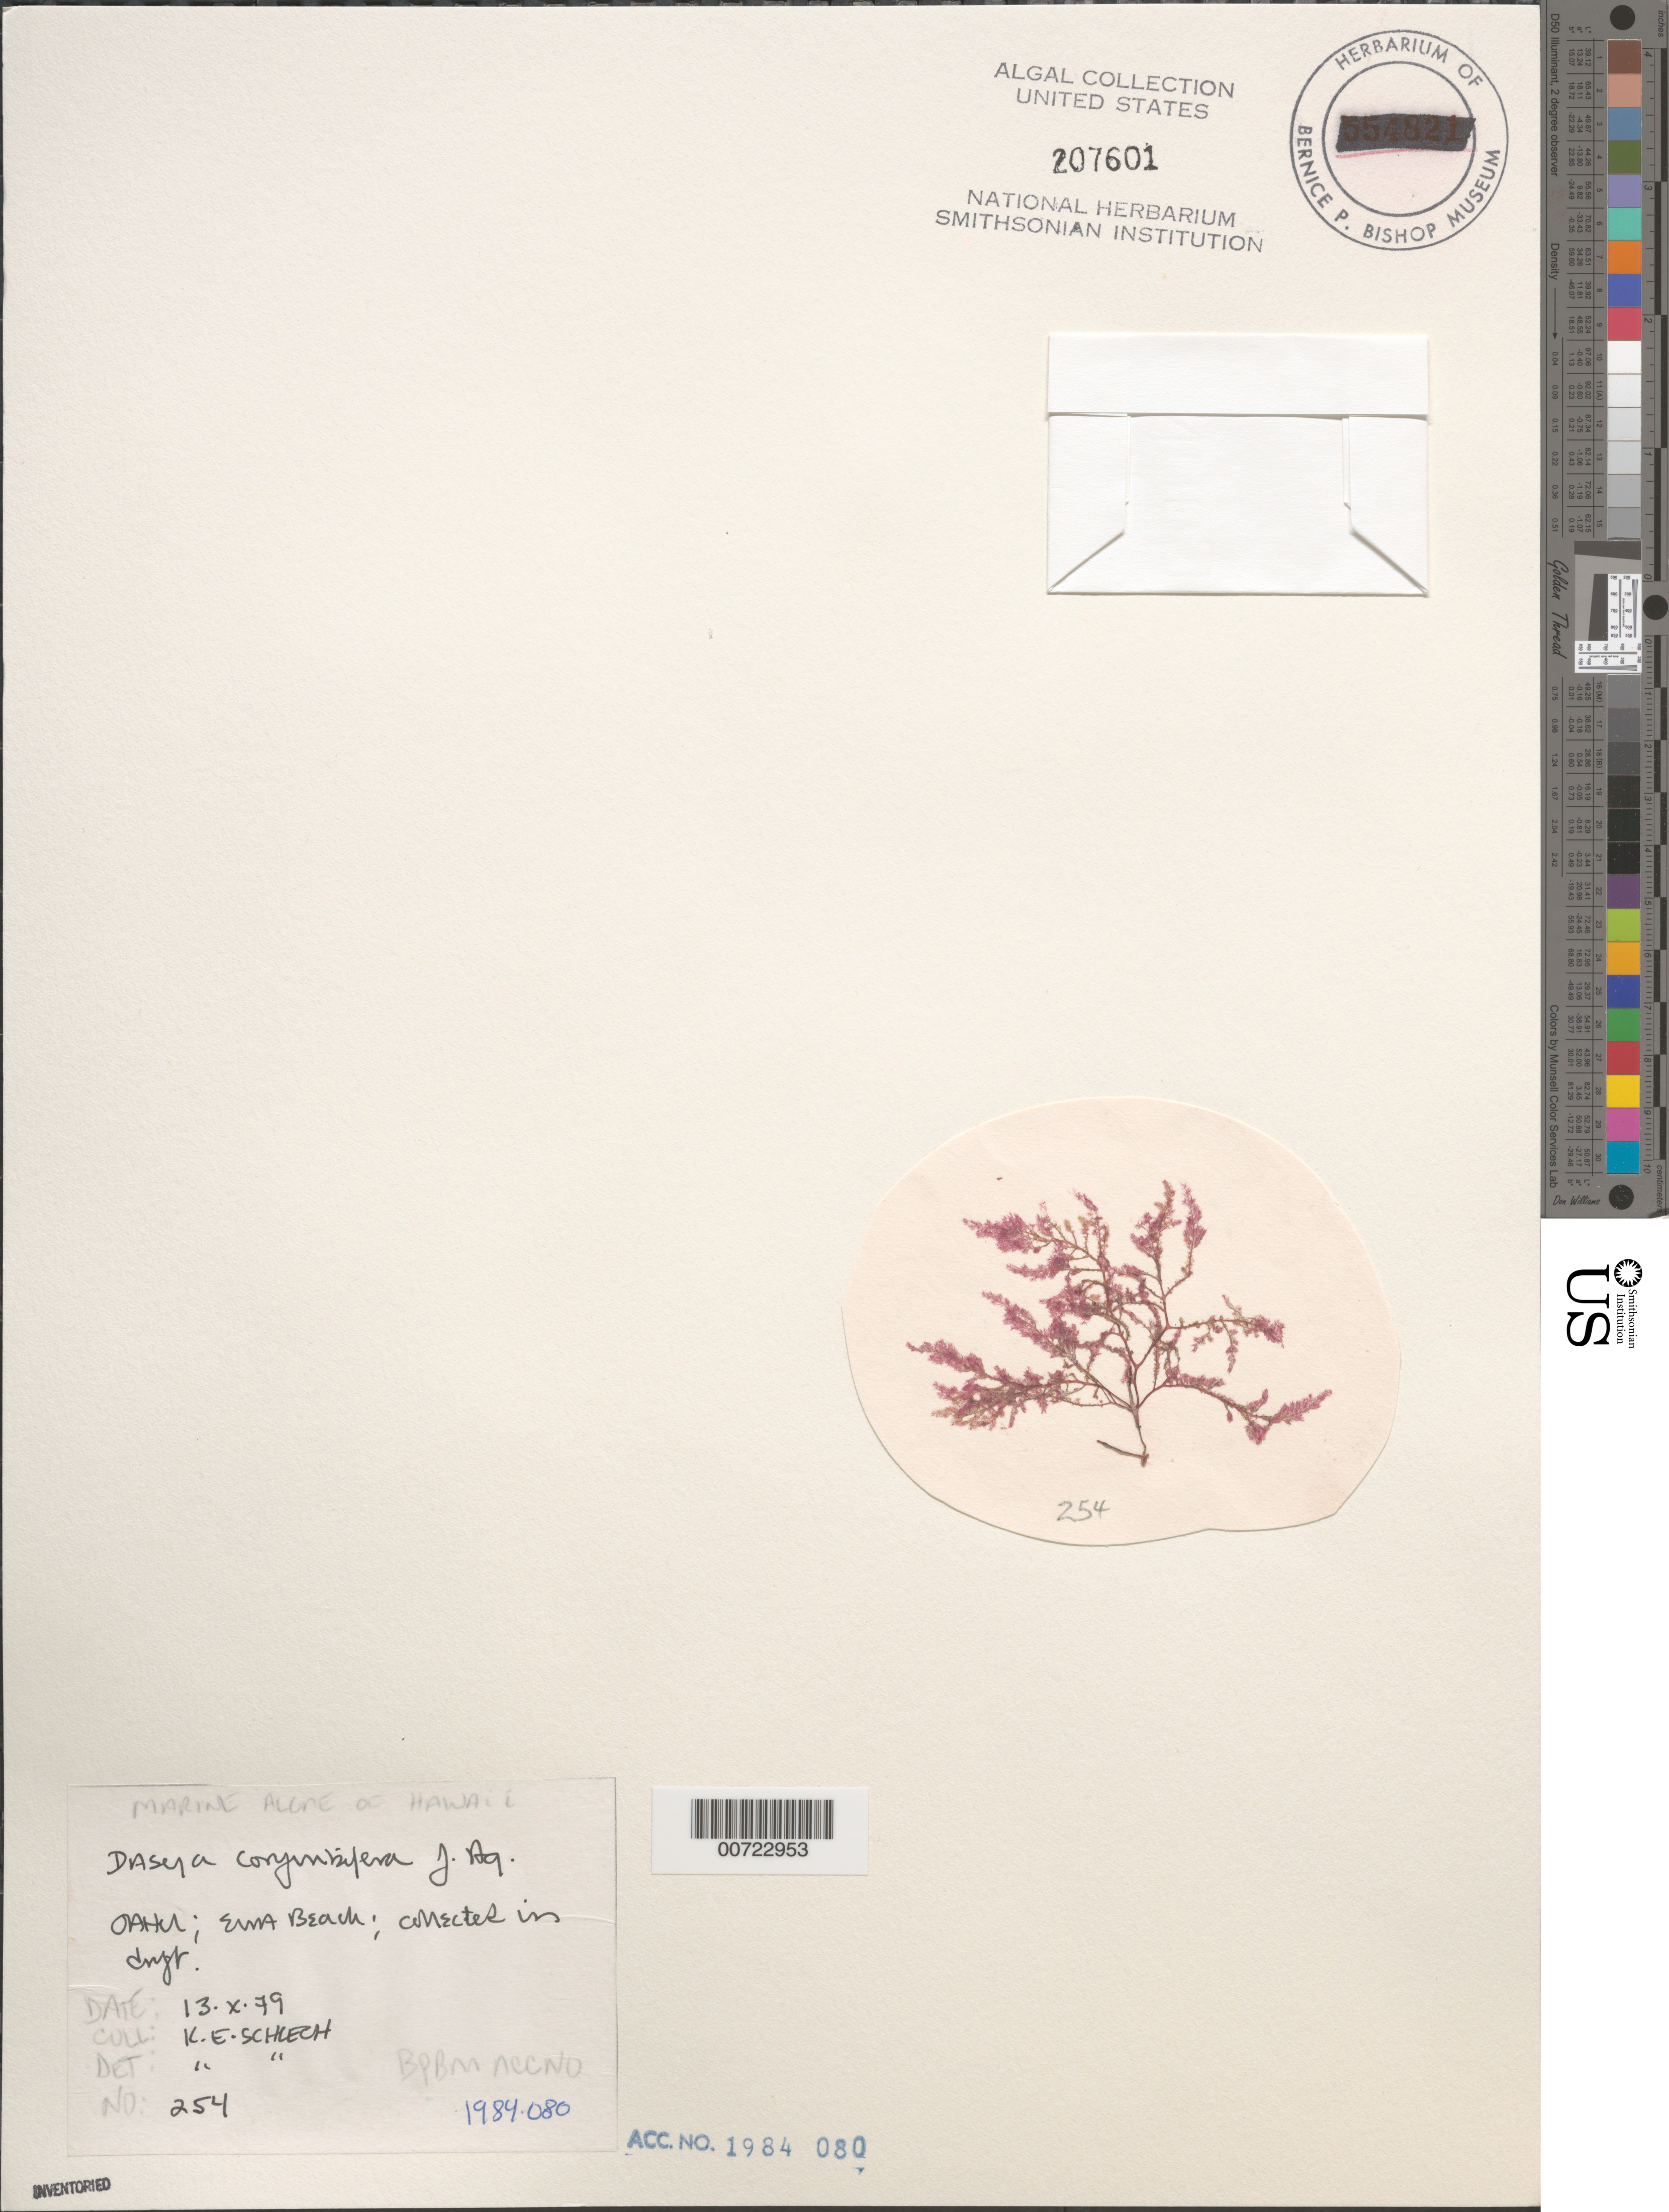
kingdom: Plantae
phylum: Rhodophyta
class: Florideophyceae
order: Ceramiales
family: Dasyaceae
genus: Dasya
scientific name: Dasya corymbifera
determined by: Schlech, K. E.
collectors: K. Schlech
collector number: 254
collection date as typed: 13 Oct 1979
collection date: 1979-10-13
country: United States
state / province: Hawaii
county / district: Honolulu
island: Oahu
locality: Ewa Beach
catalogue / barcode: US 207601